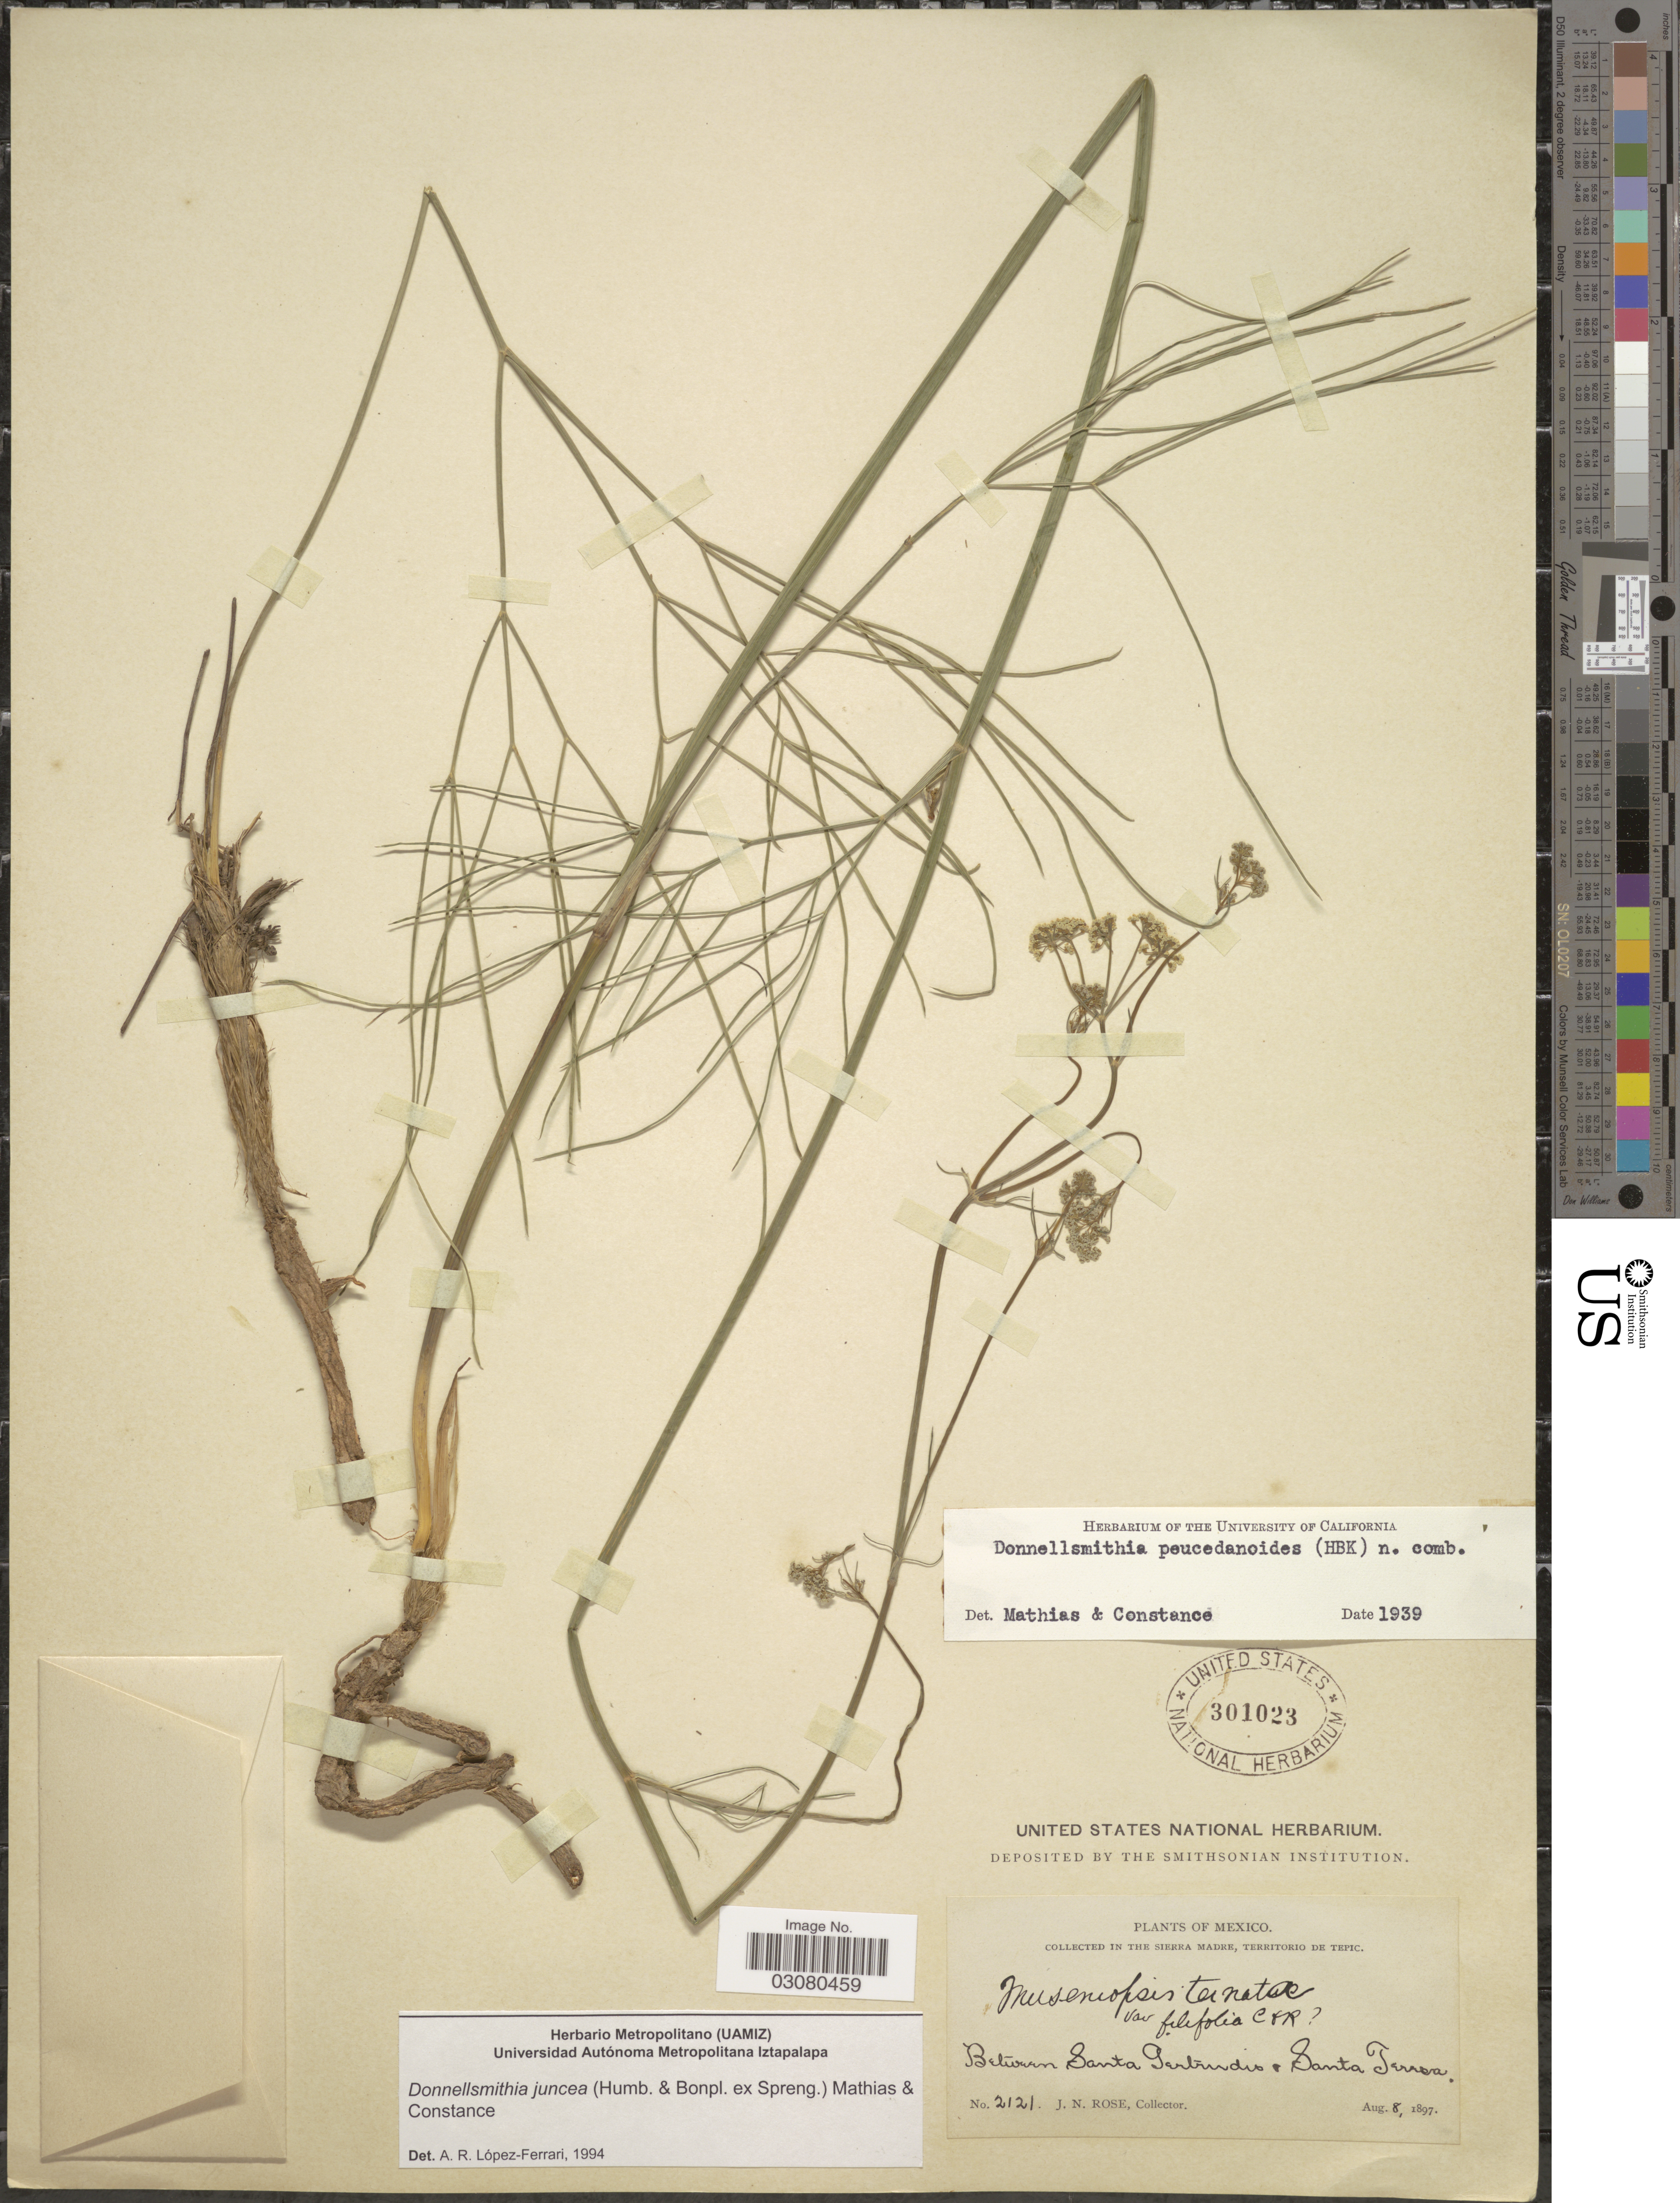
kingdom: Plantae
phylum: Tracheophyta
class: Magnoliopsida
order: Apiales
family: Apiaceae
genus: Donnellsmithia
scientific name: Donnellsmithia juncea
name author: (Humb. & Bonpl. ex Spreng.) Mathias & Constance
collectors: J. N. Rose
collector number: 2121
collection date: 1897-08-08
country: Mexico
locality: In the Sierra Madre, Territorio de Tepic. Between Santa Gertrudis & Santa Teresa.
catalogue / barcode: US 301023